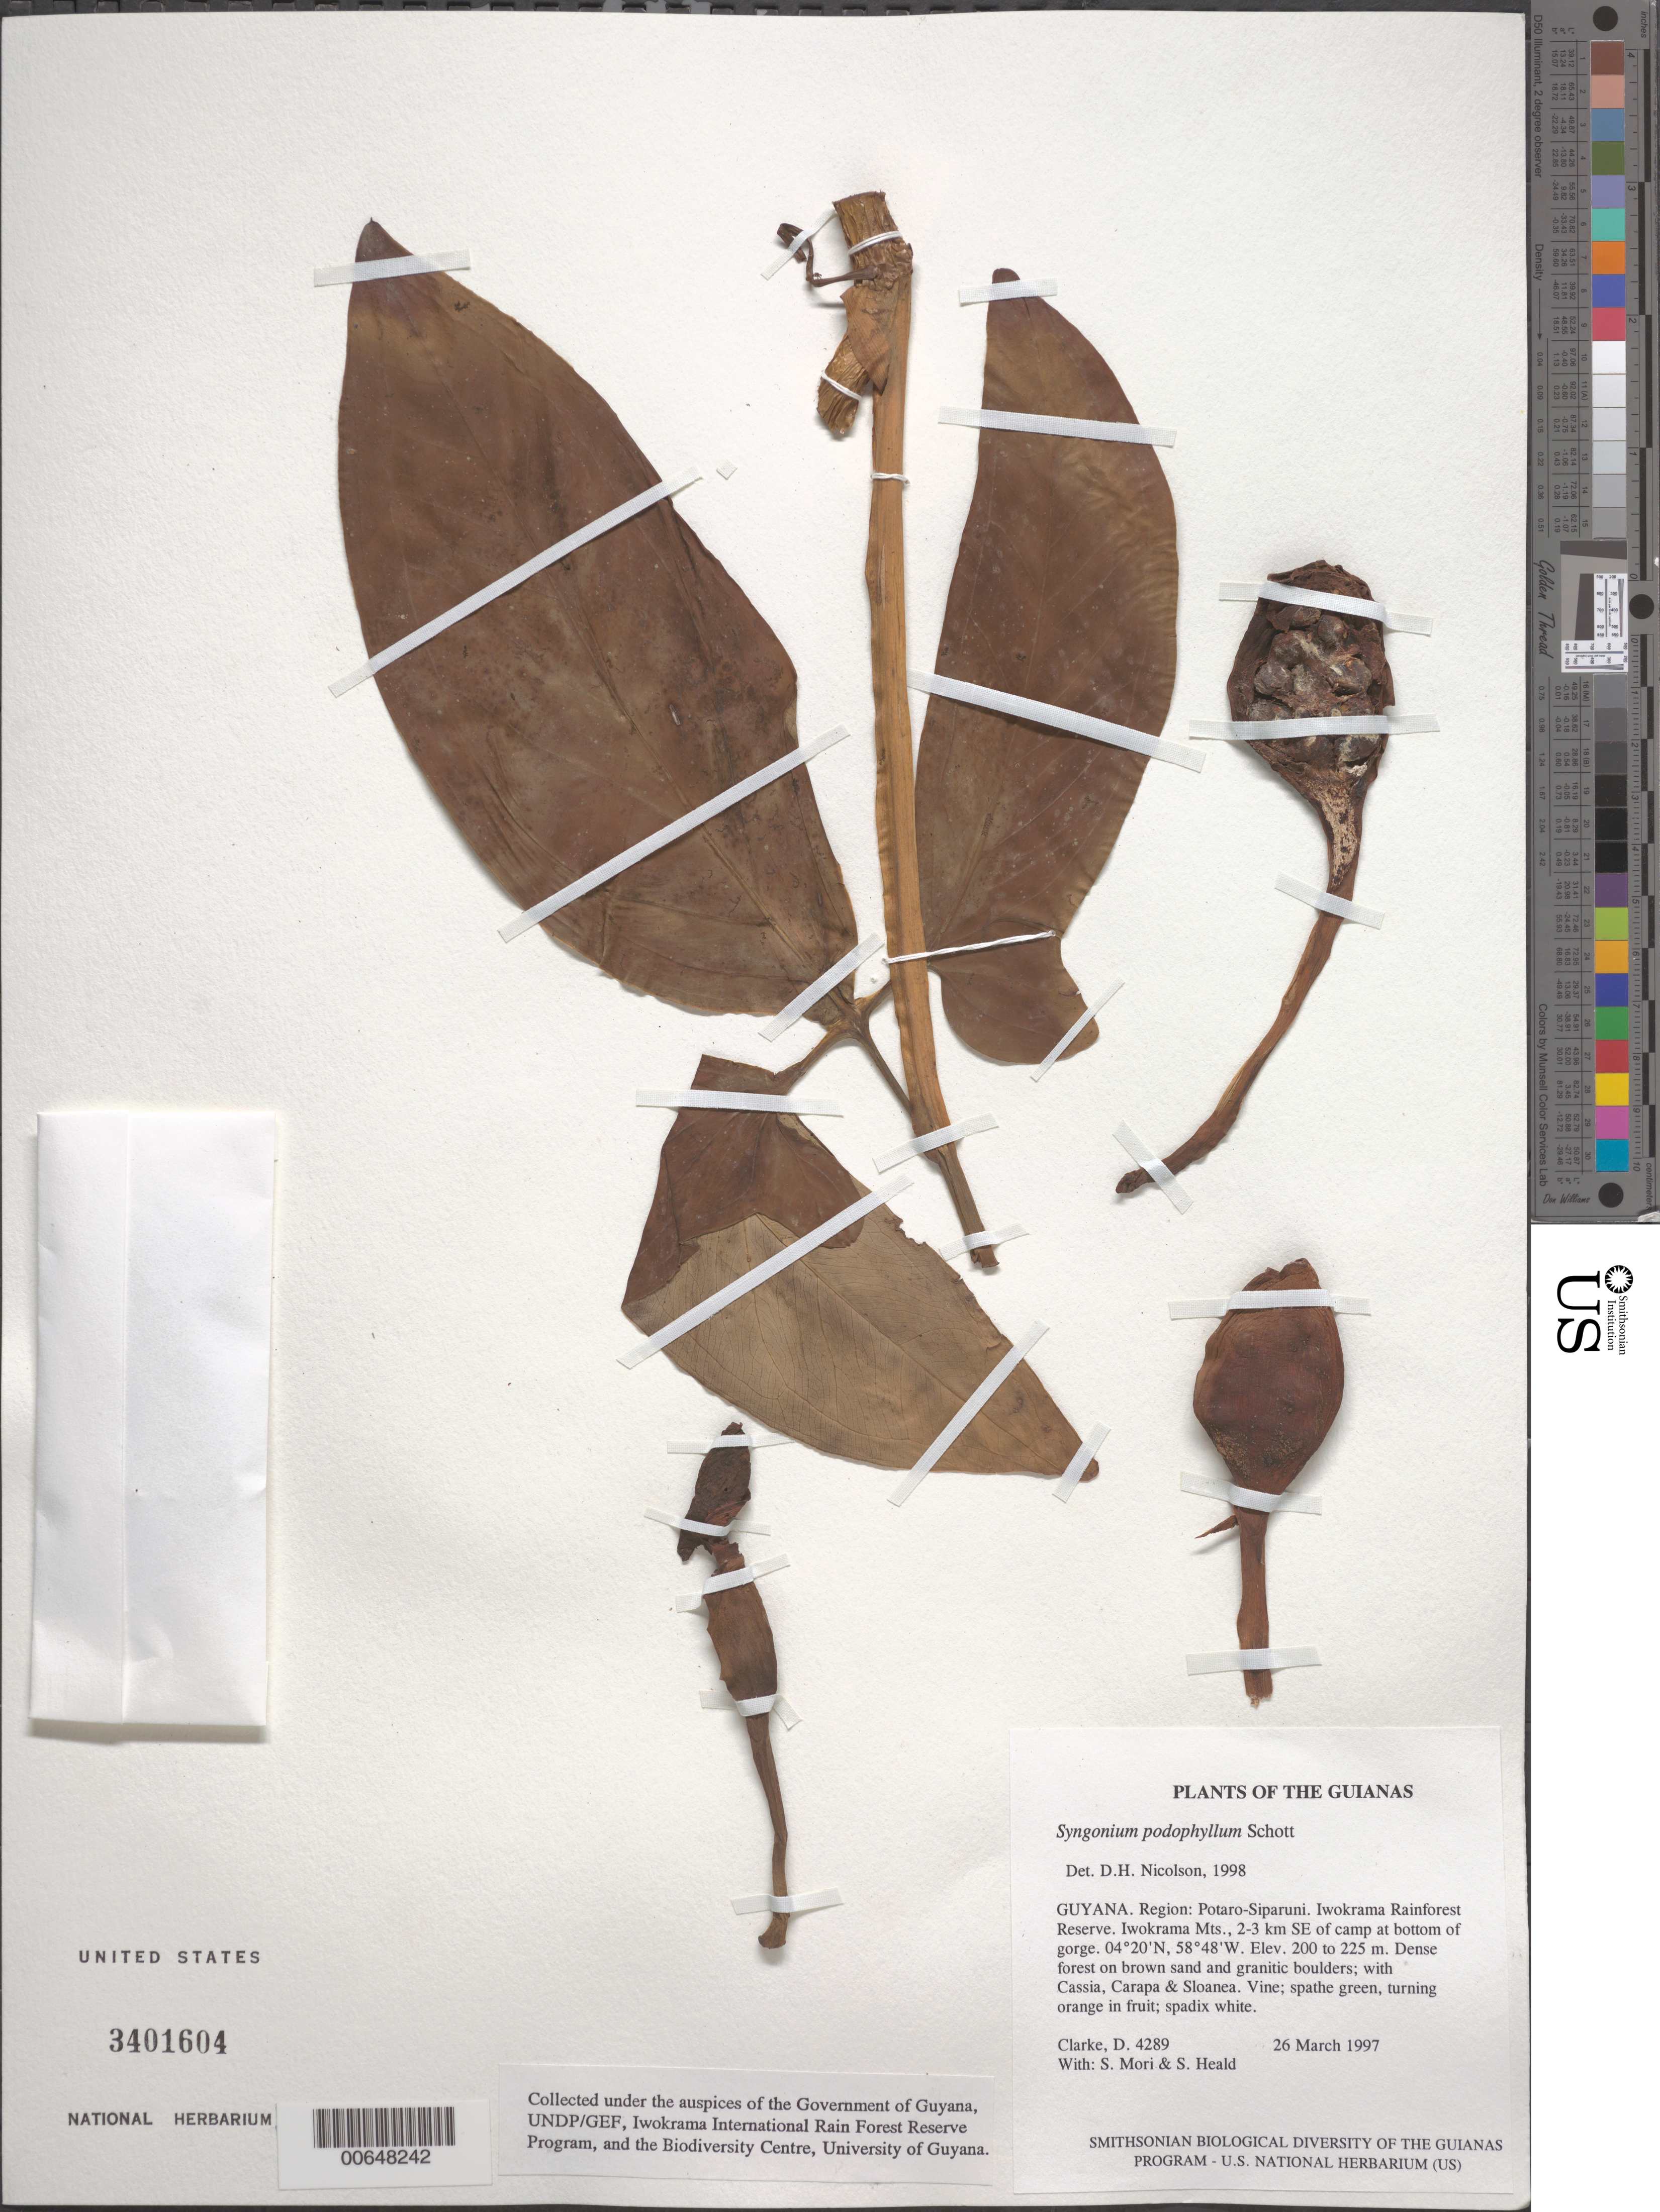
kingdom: Plantae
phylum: Tracheophyta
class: Liliopsida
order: Alismatales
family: Araceae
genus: Syngonium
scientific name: Syngonium podophyllum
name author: Schott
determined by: Nicolson, Dan H.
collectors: H. D. Clarke, S. Mori & S. Heald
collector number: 4289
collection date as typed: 26 March 1997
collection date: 1997-03-26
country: Guyana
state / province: Potaro-Siparuni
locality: Iwokrama Rainforest Reserve. Iwokrama Mts., 2-3 km SE of camp at bottom of gorge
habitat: Dense forest on brown sand and granitic boulders; with Cassia, Carapa & Sloanea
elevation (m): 200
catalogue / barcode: US 3401604